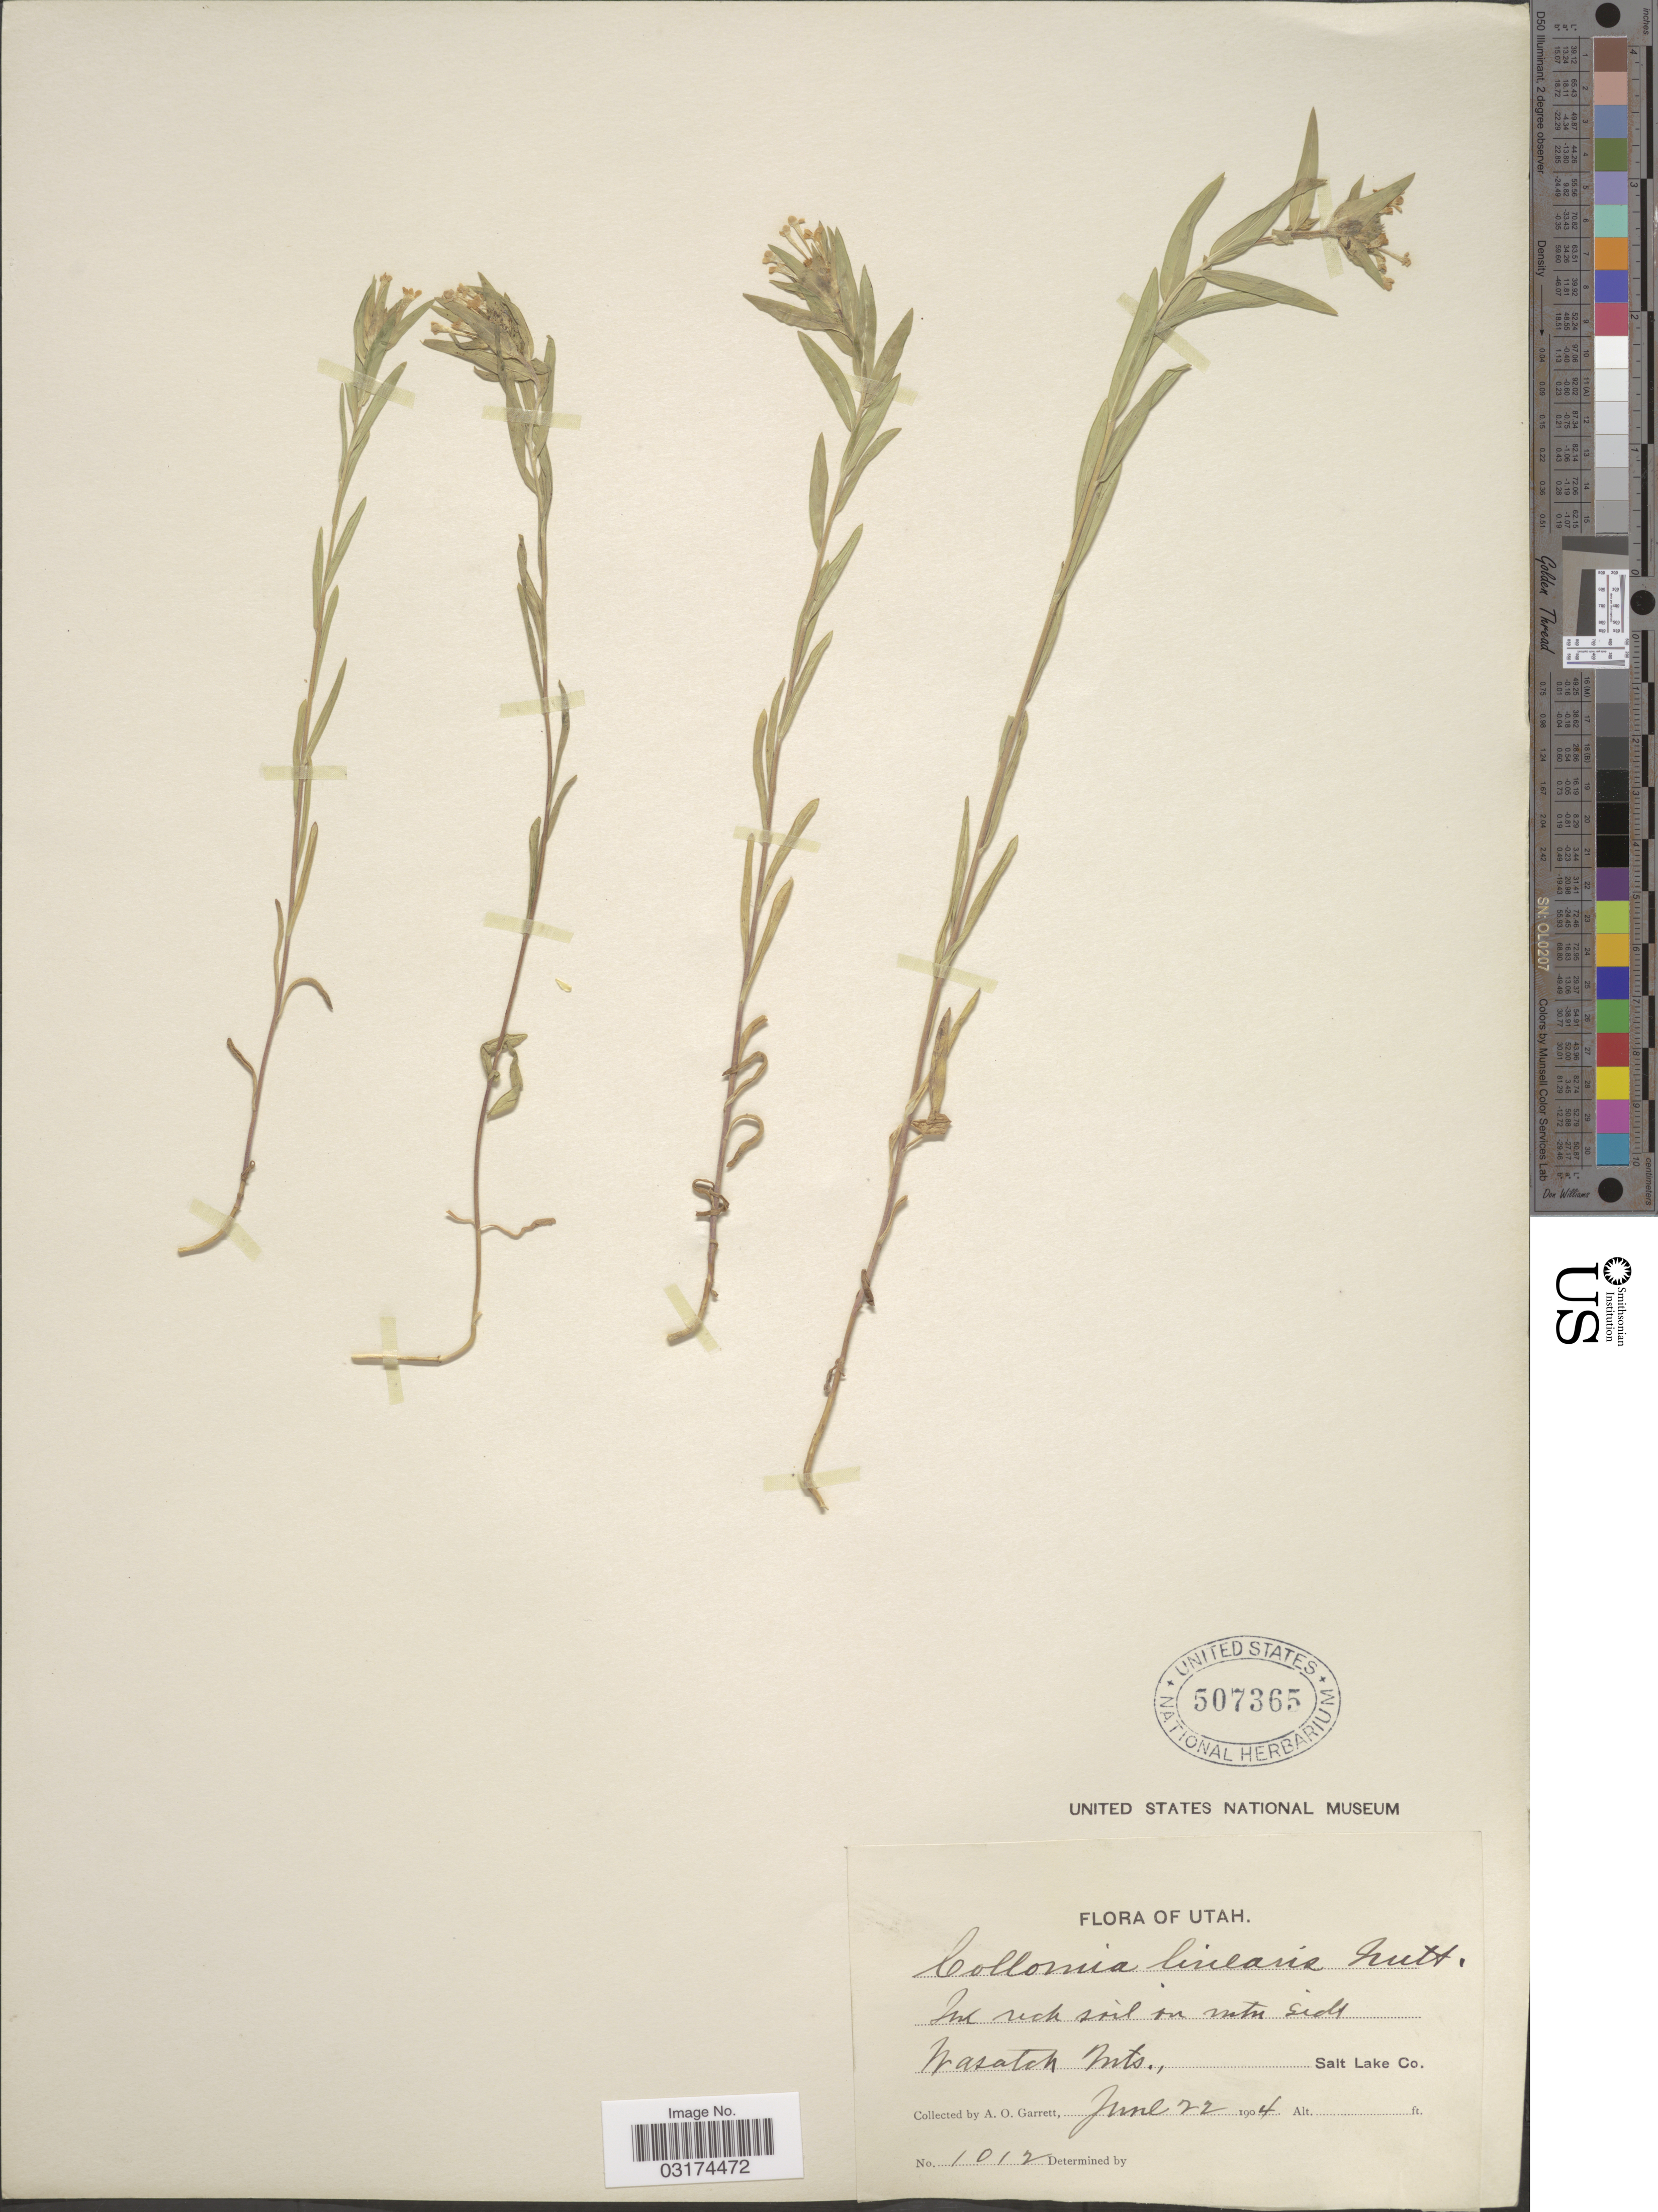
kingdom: Plantae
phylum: Tracheophyta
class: Magnoliopsida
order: Ericales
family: Polemoniaceae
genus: Collomia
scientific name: Collomia linearis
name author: Nutt.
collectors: A. O. Garrett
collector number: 1012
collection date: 1904-06-22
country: United States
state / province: Utah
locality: Wasatch Mts., Salt Lake Co.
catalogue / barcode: US 507365